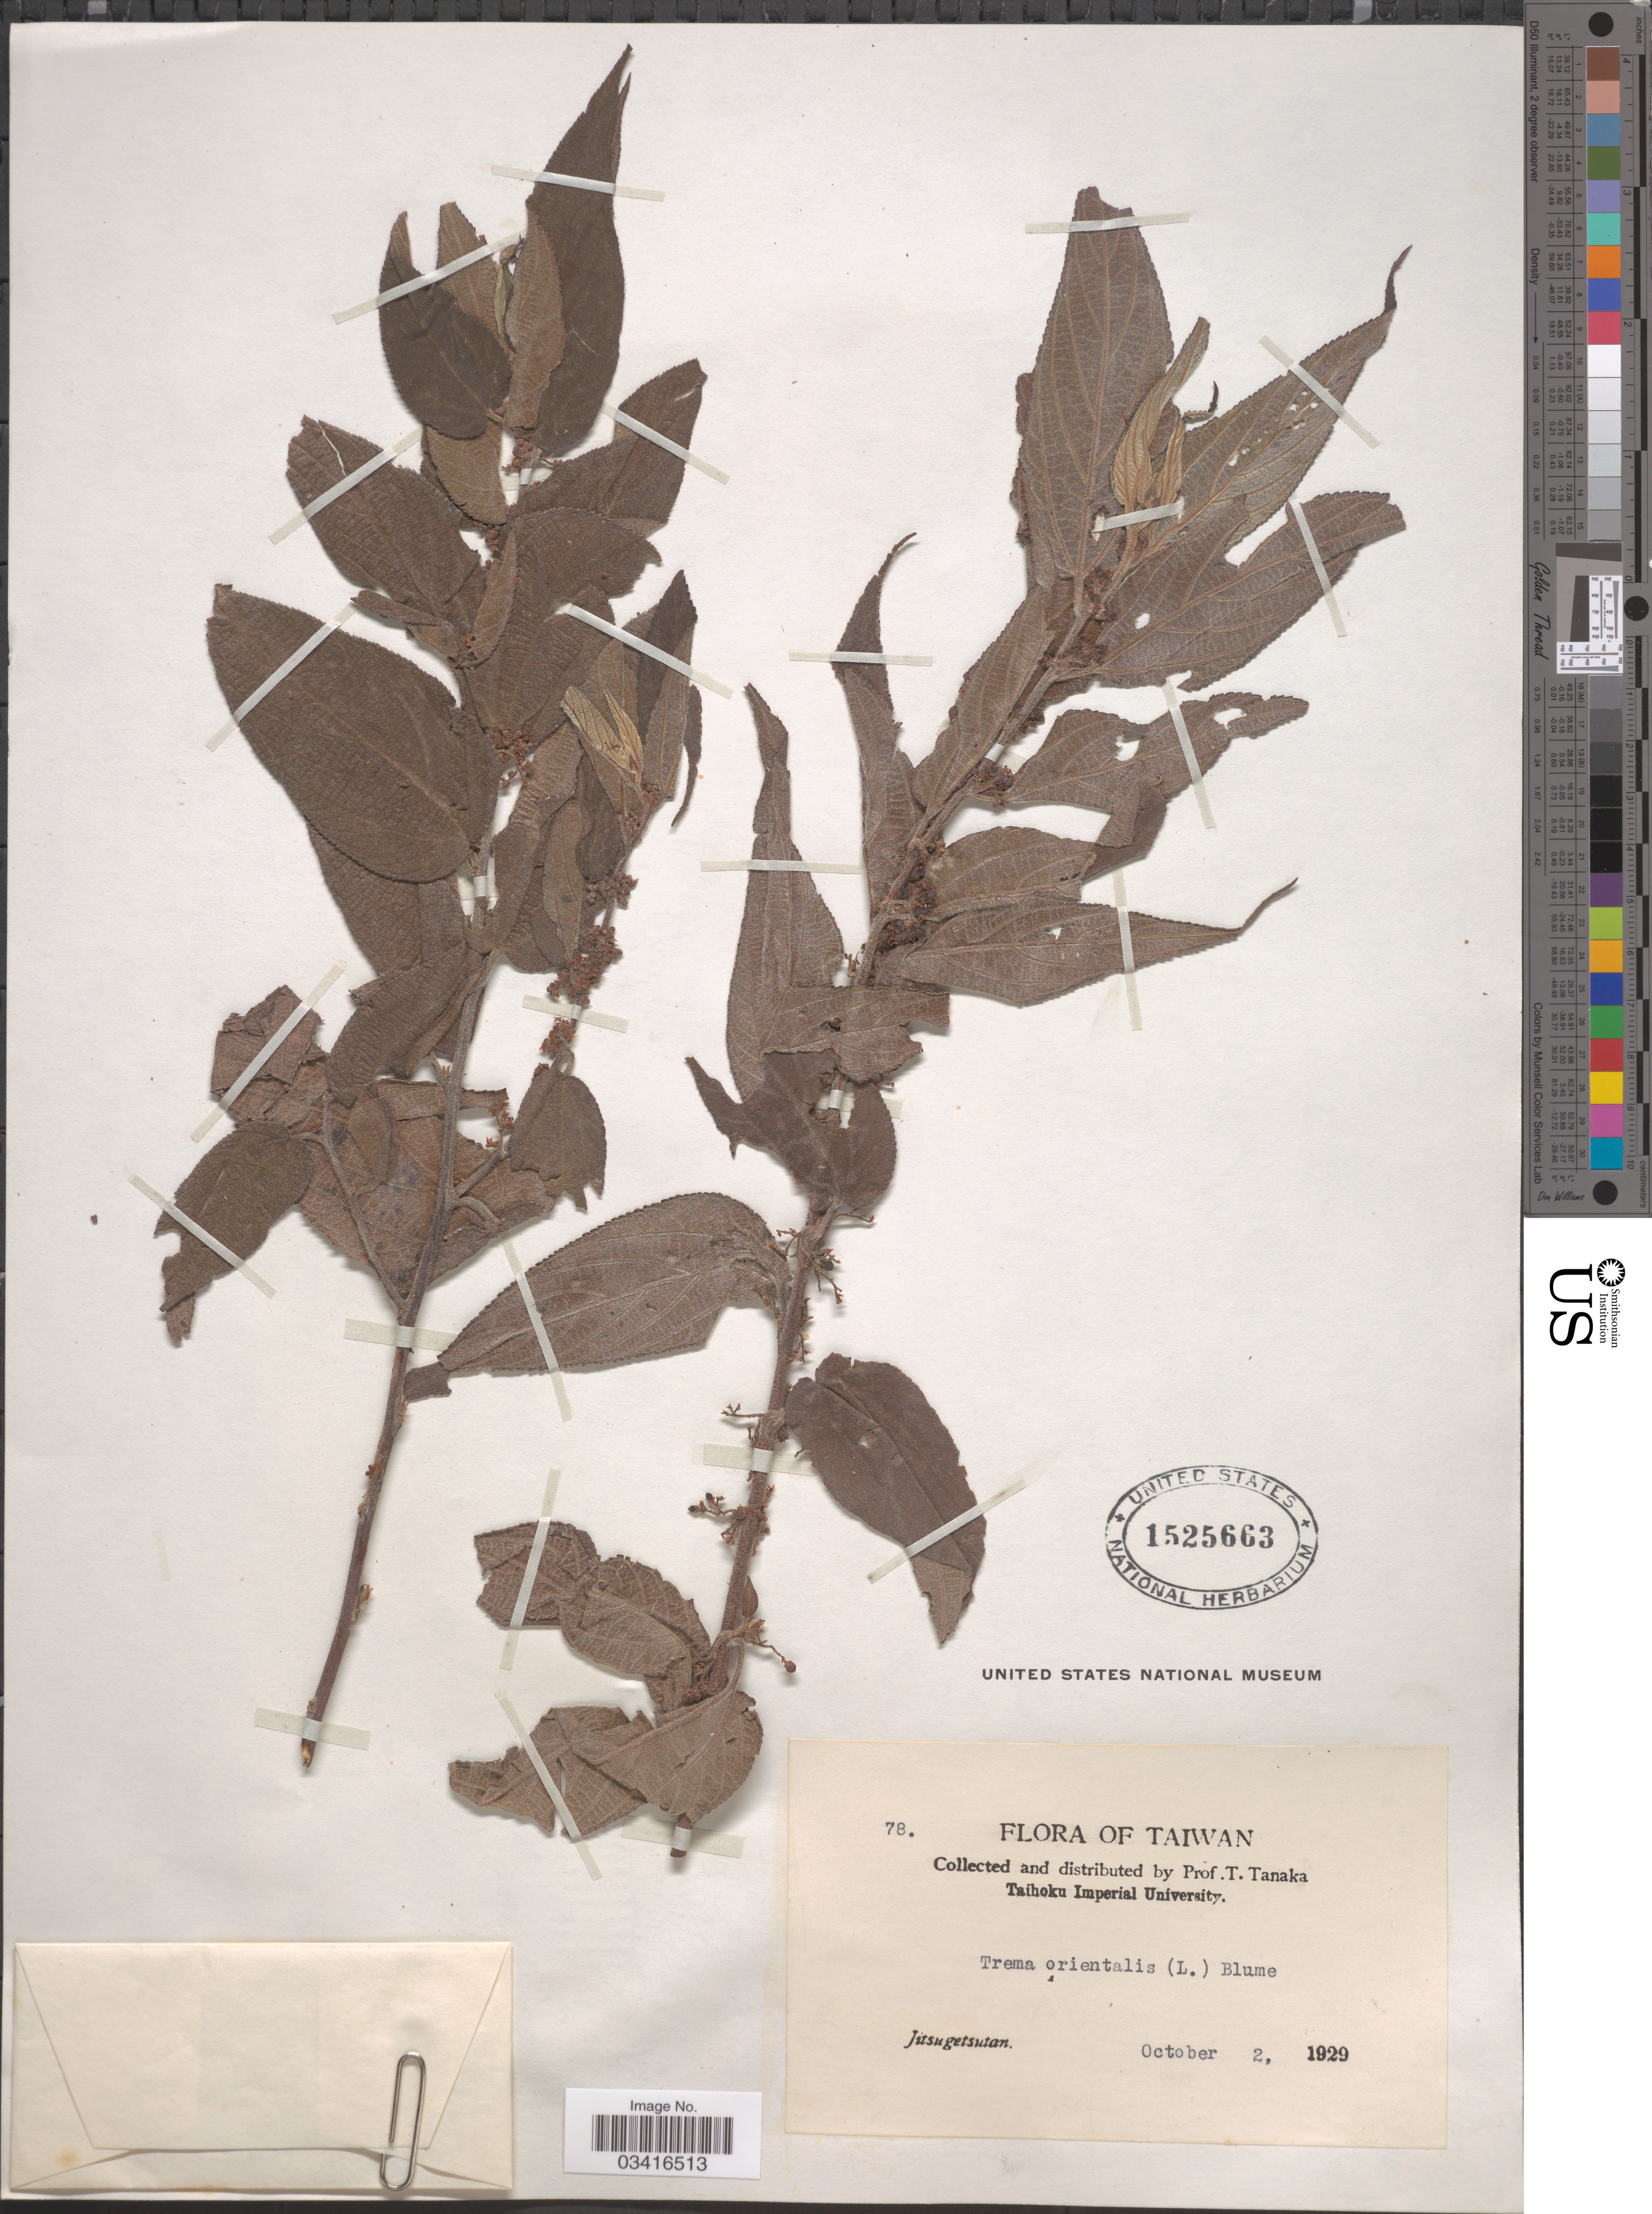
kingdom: Plantae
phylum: Tracheophyta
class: Magnoliopsida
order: Rosales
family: Cannabaceae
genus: Trema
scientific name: Trema orientale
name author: (L.) Blume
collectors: T. Tanaka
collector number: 78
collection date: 1929-10-02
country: Taiwan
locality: Jitsugetsutan.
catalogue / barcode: US 1525663